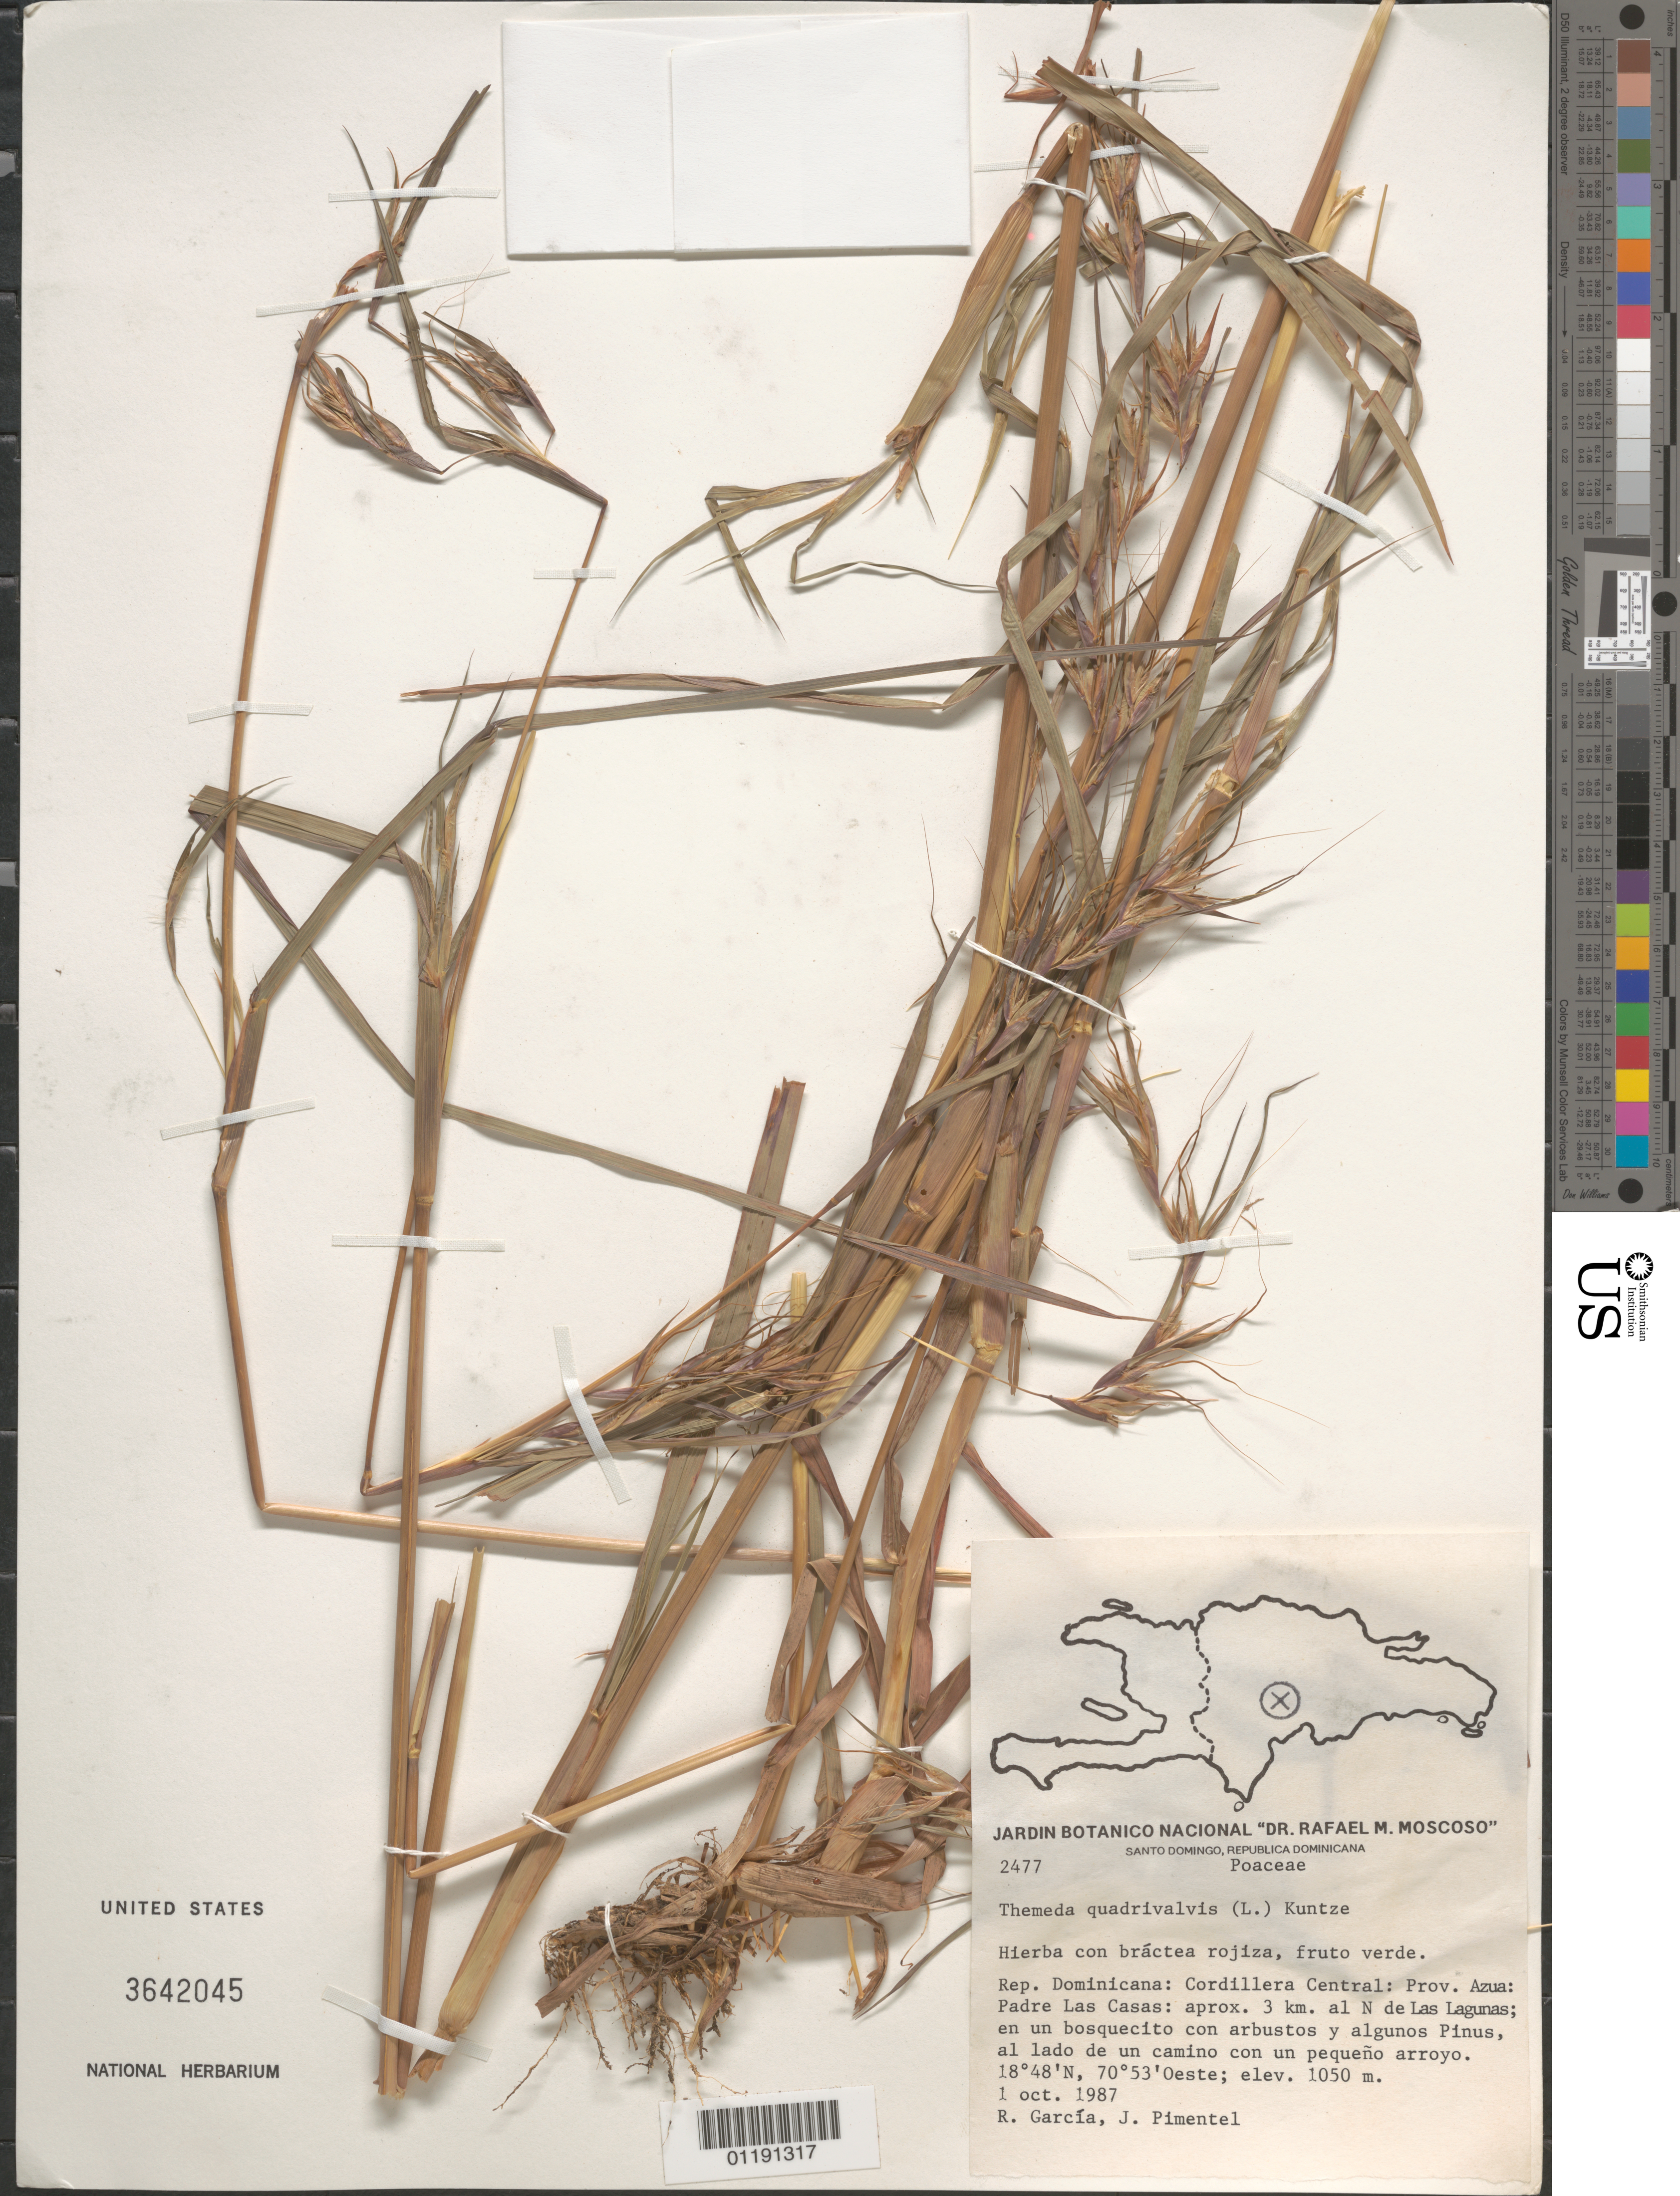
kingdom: Plantae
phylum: Tracheophyta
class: Liliopsida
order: Poales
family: Poaceae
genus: Themeda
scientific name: Themeda quadrivalvis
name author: (L.) Kuntze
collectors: R. García & J. Pimentel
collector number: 2477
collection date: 1987-10-01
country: Dominican Republic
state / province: Azua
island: Hispaniola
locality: Cordillera Central: Padre Las Casas: approx. 3 km N of Las Lagunas; in a grove next to a road with a small stream.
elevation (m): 1050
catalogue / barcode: US 3642045